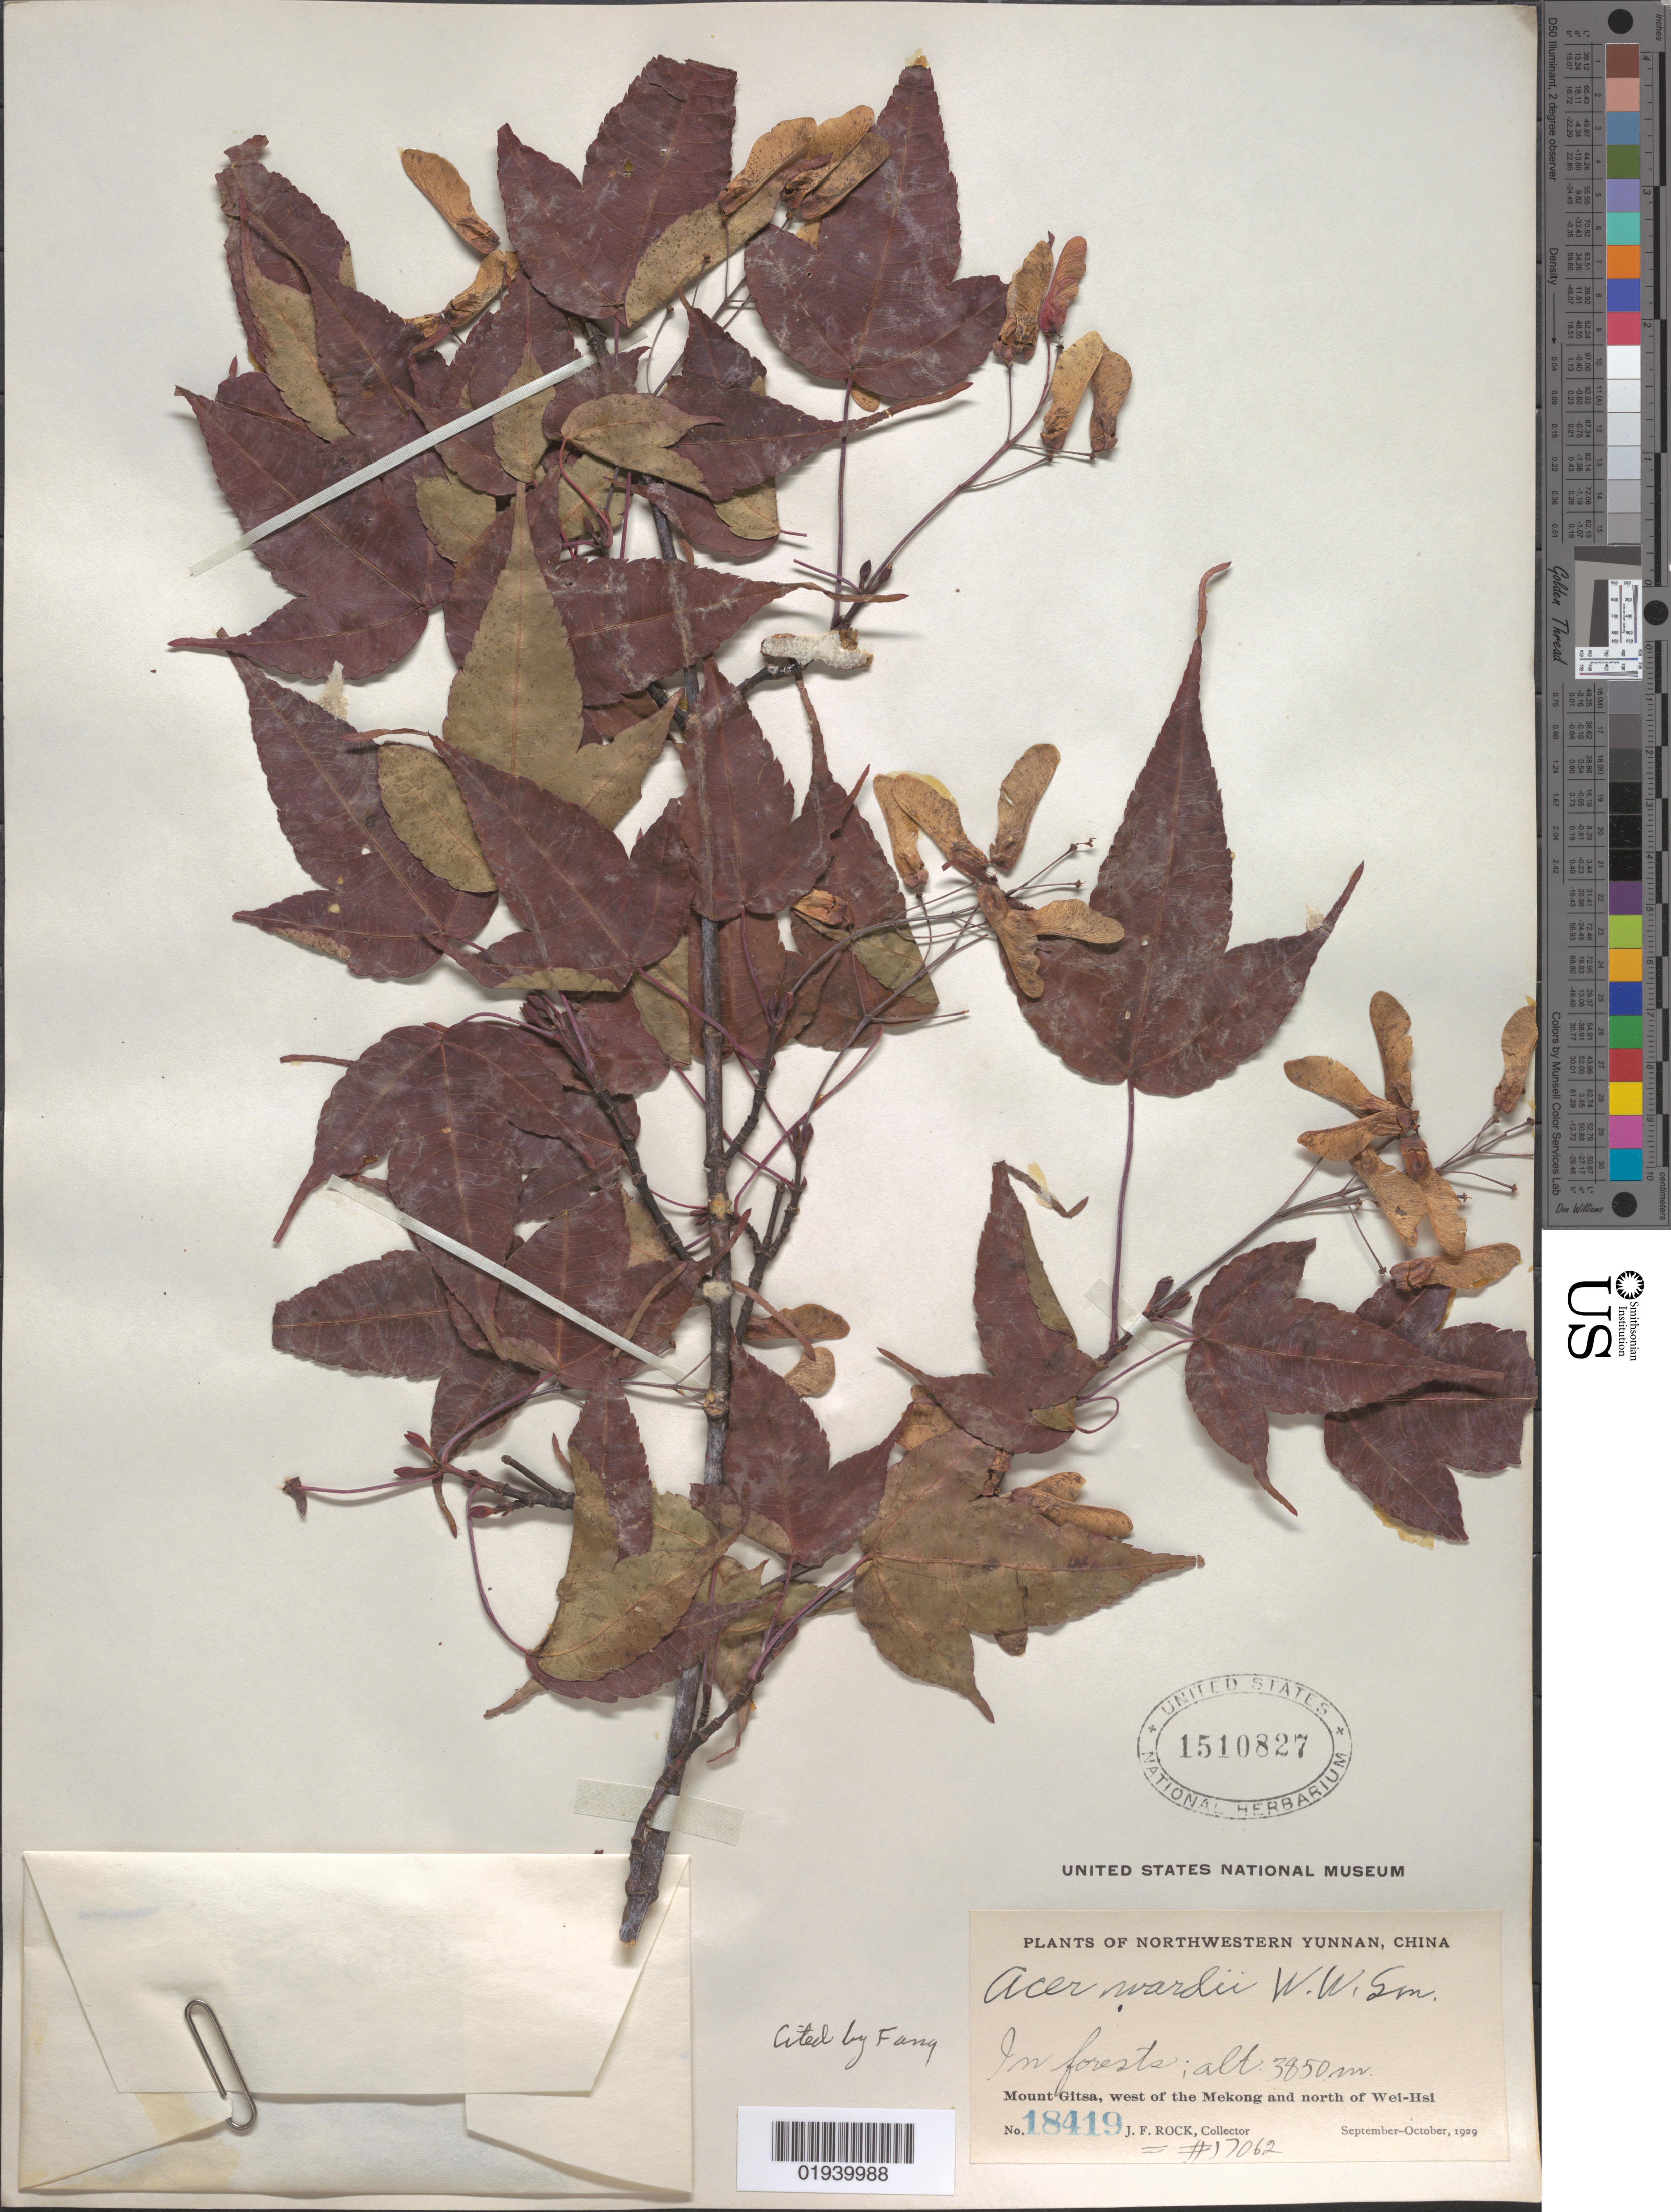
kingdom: Plantae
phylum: Tracheophyta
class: Magnoliopsida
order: Sapindales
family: Sapindaceae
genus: Acer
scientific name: Acer wardii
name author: W.W. Sm.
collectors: J. F. Rock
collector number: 18419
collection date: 1929-09/1929-10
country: China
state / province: Yunnan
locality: Mount Gitsa, west of the Mekong and north of Wei-Hsi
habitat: In forests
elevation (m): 3850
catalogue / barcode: US 1510827